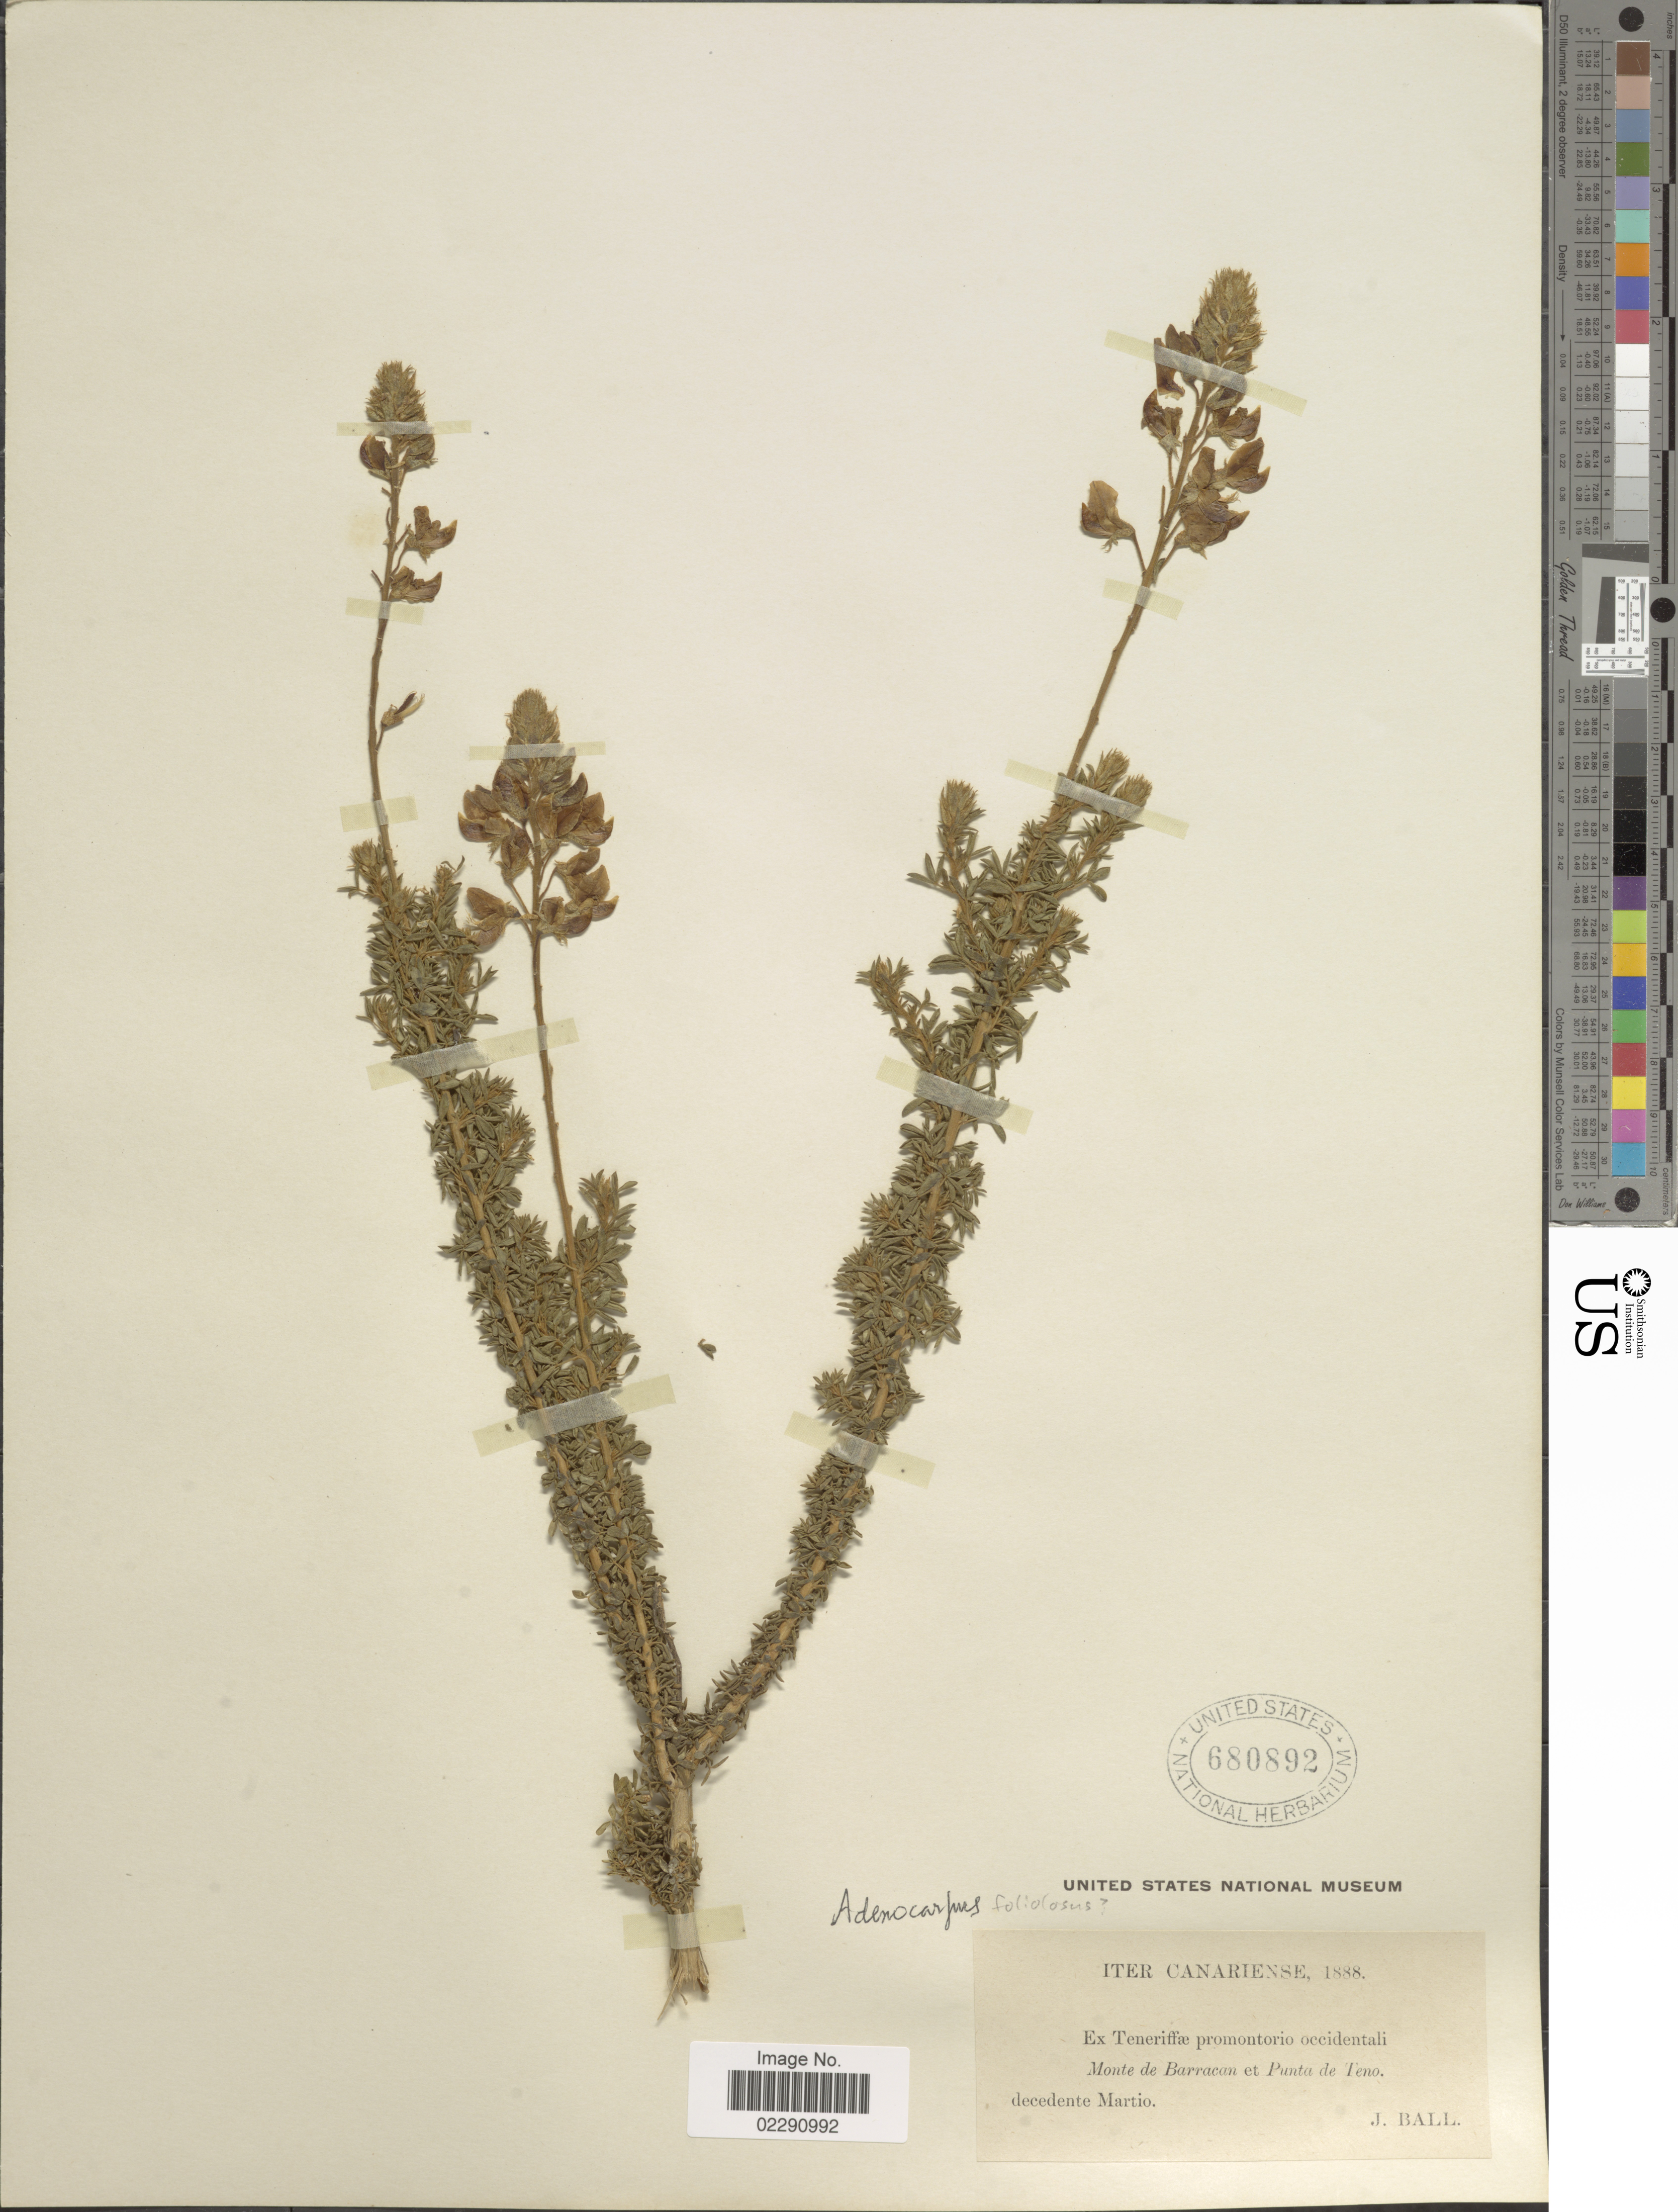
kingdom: Plantae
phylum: Tracheophyta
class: Magnoliopsida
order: Fabales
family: Fabaceae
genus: Adenocarpus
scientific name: Adenocarpus foliolosus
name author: DC.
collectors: J. Ball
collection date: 1888-03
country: Spain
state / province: Canarias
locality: Canariensis, Teneriffae promontorio occidentali, Monte de Barracan et Punta de Teno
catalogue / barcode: US 680892